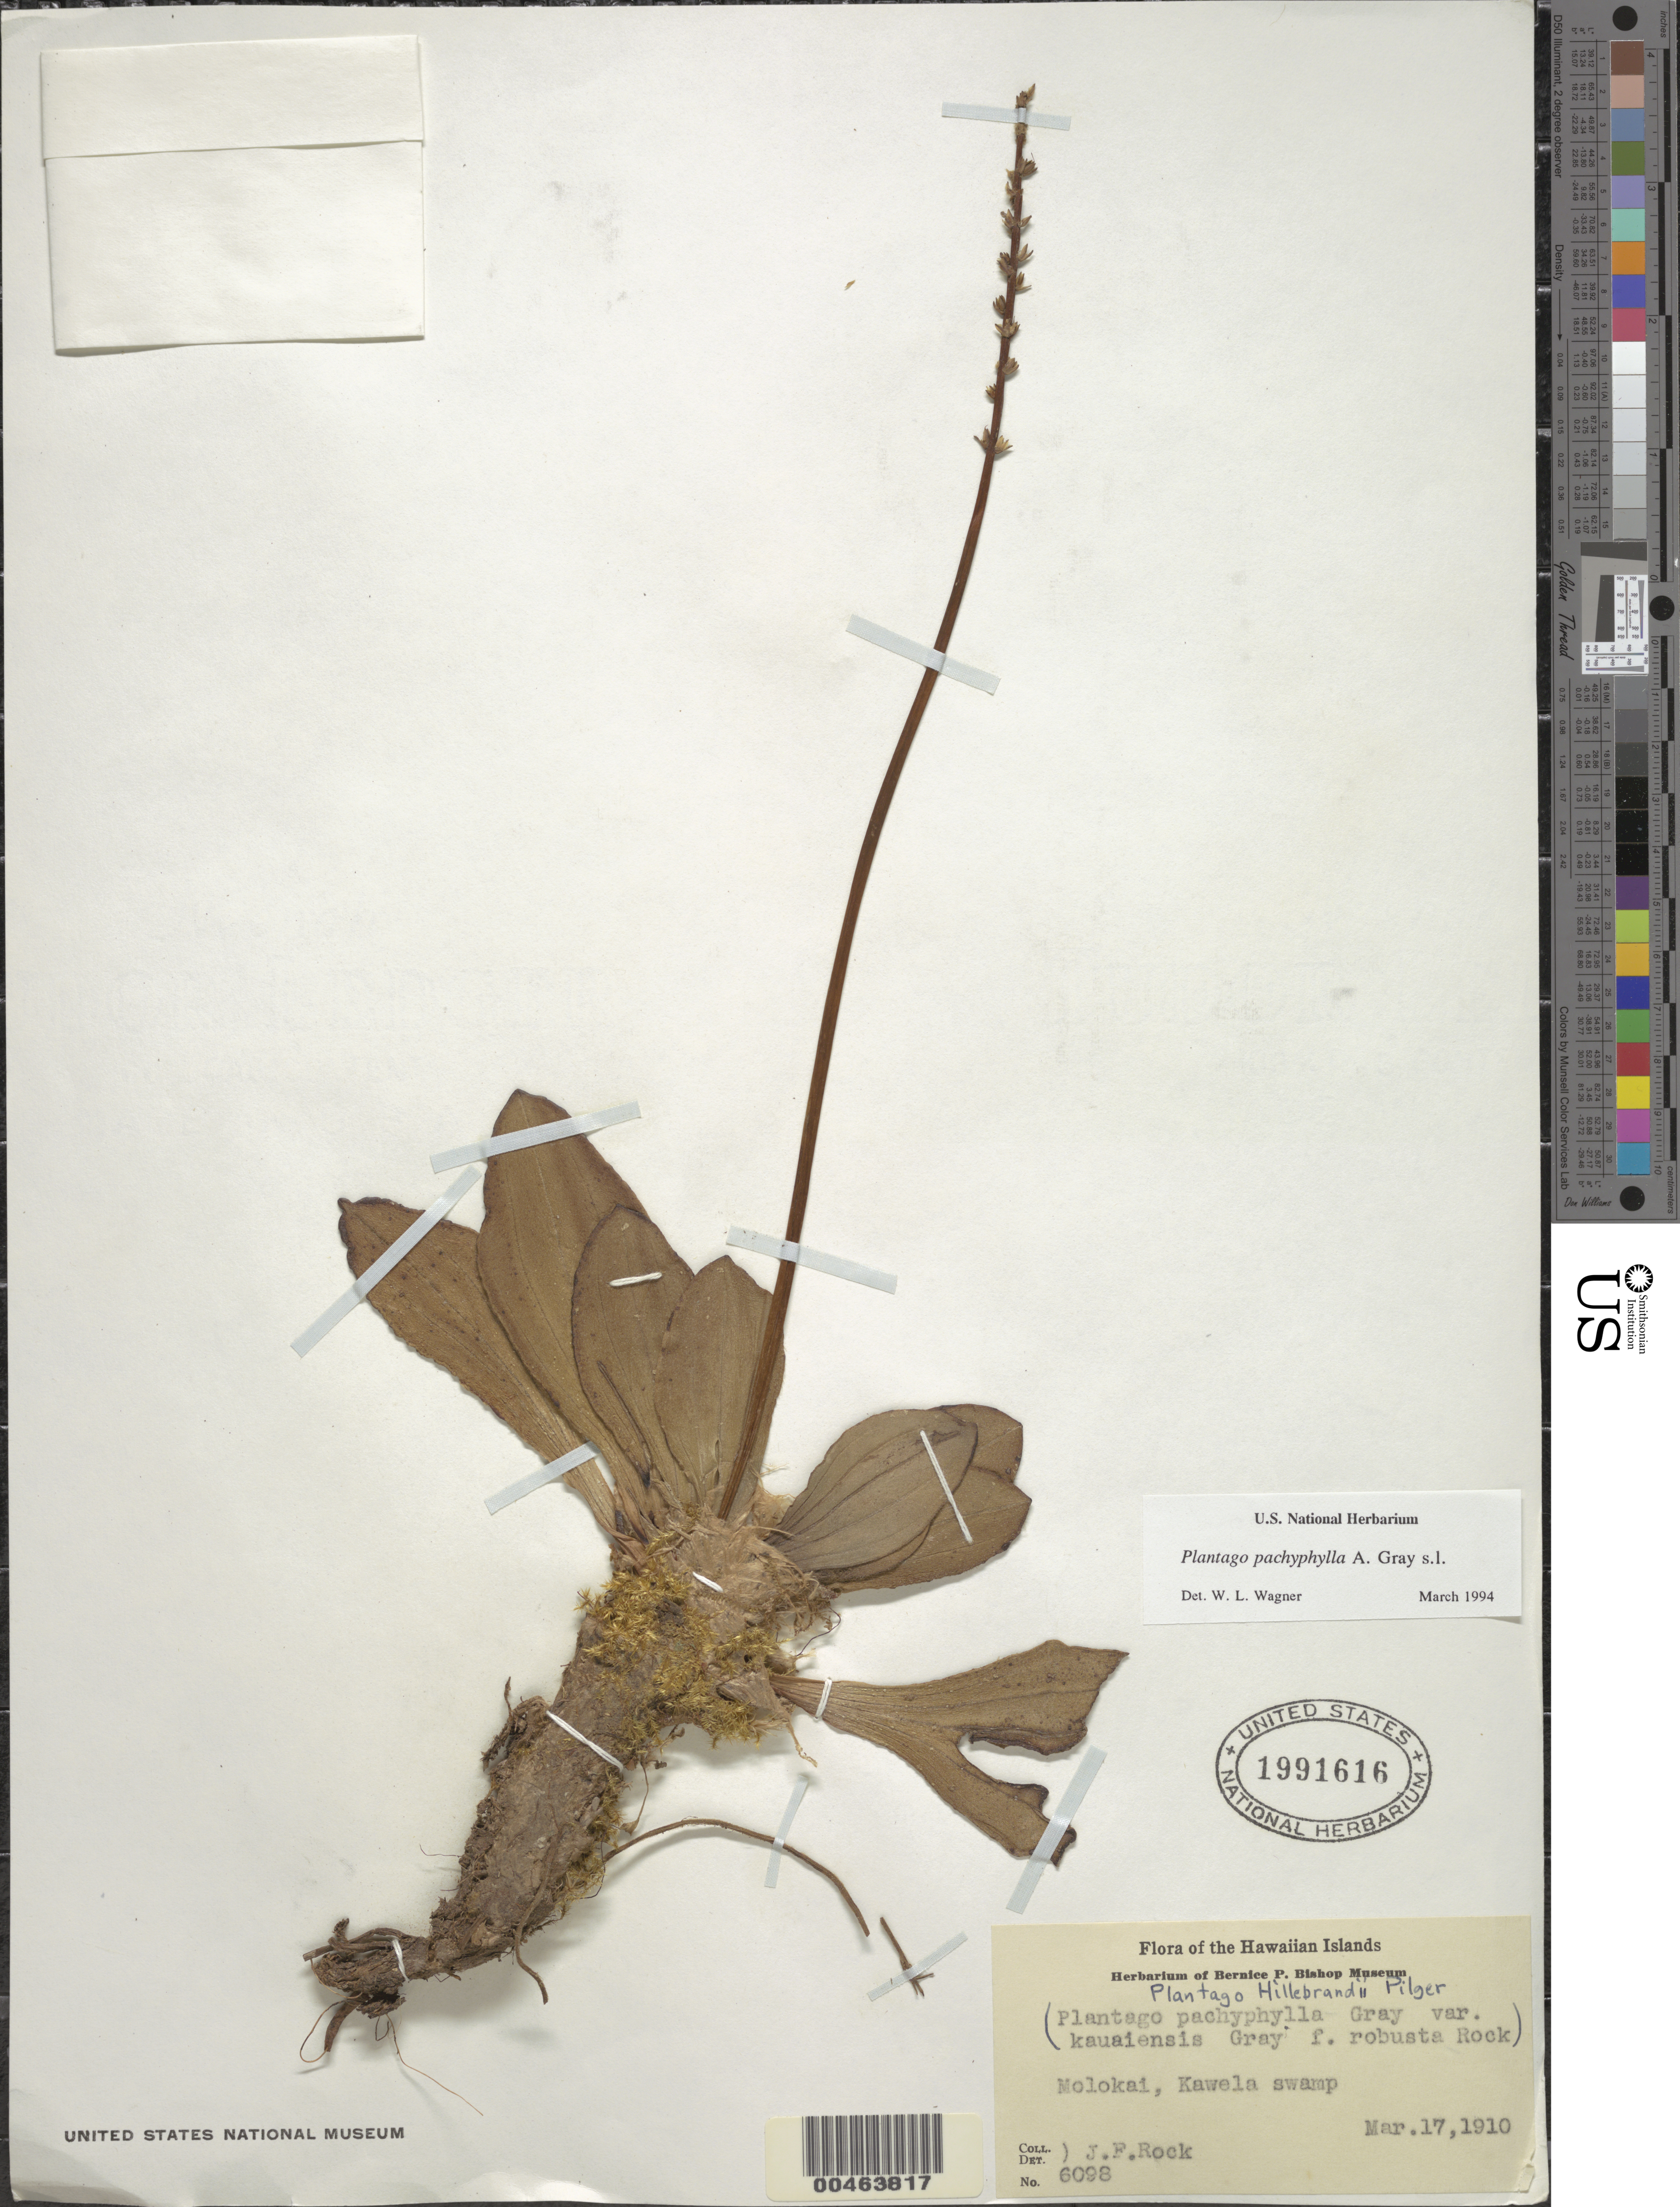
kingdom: Plantae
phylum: Tracheophyta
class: Magnoliopsida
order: Lamiales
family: Plantaginaceae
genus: Plantago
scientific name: Plantago pachyphylla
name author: A. Gray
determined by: Wagner, W. L., (BOT), Smithsonian Institution - National Museum of Natural History (UNITED STATES)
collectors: J. F. Rock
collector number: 6098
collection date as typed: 17 Mar 1910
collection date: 1910-03-17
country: United States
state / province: Hawaii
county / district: Maui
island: Moloka'i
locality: Kawela swamp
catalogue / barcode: US 1991616